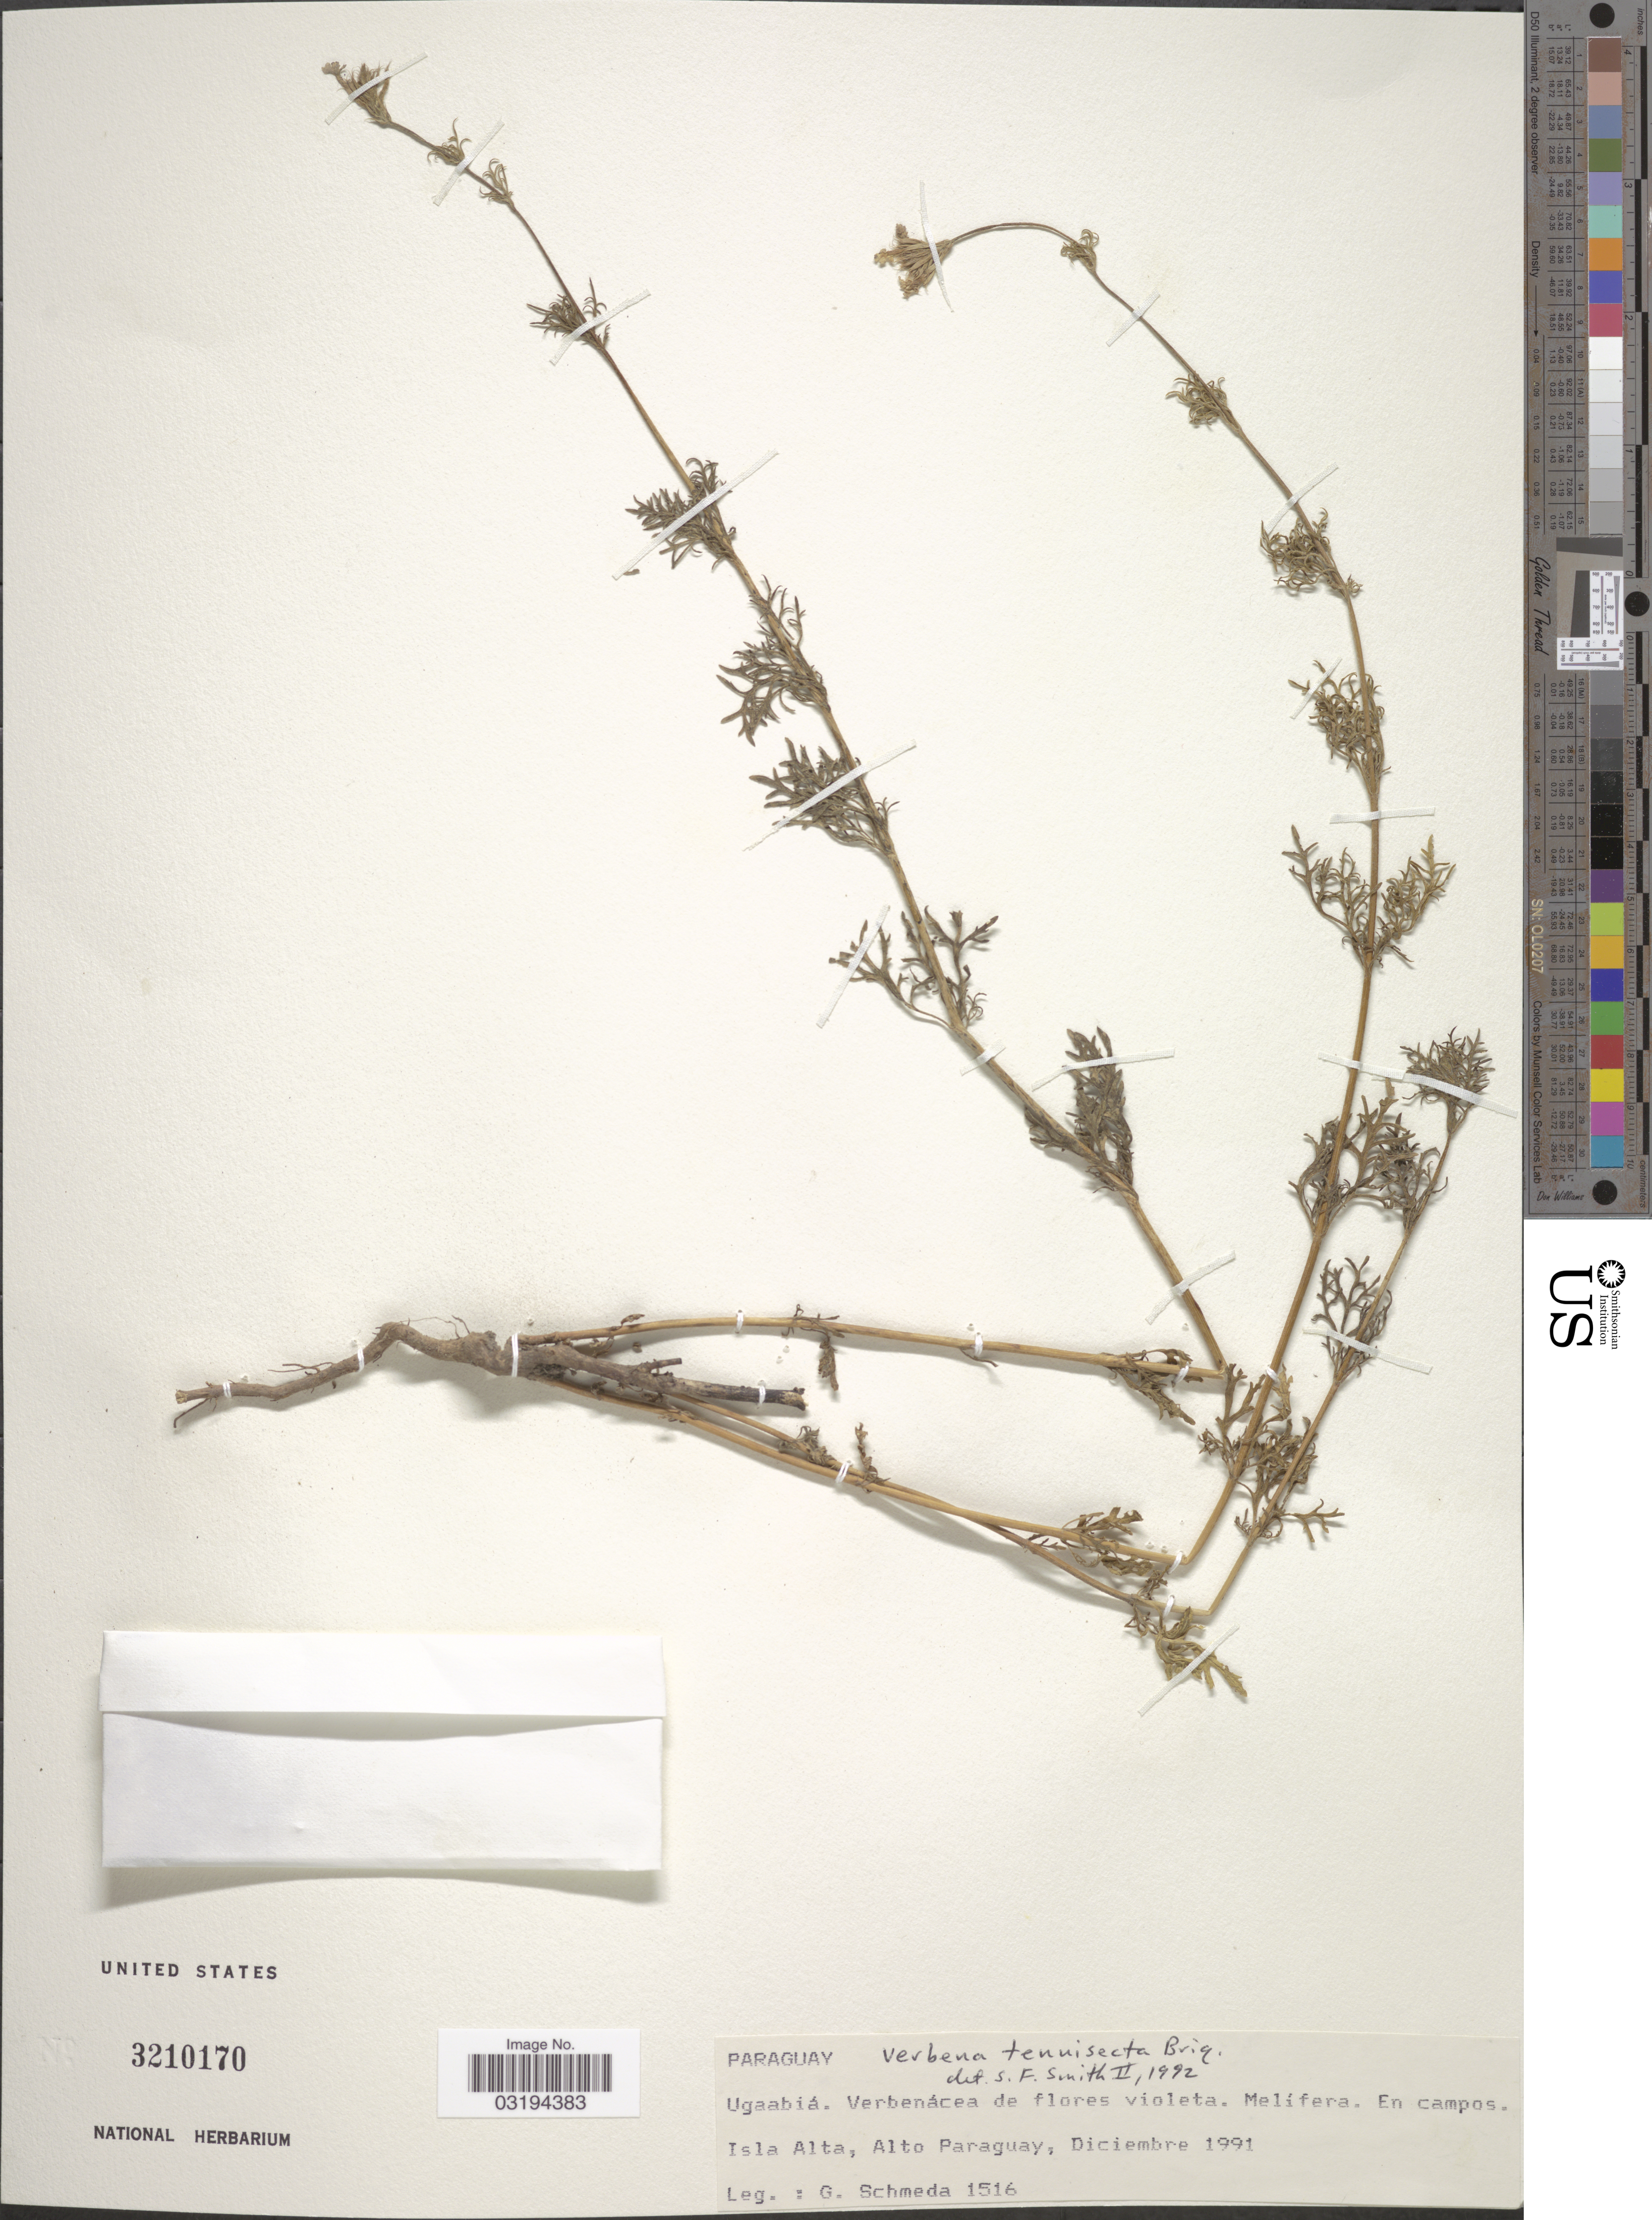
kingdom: Plantae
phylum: Tracheophyta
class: Magnoliopsida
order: Lamiales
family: Verbenaceae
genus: Verbena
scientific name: Verbena tenuisecta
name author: Briq.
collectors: G. Schmeda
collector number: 1516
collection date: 1991-12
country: Paraguay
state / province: Alto Paraguay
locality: Isla Alta.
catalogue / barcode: US 3210170